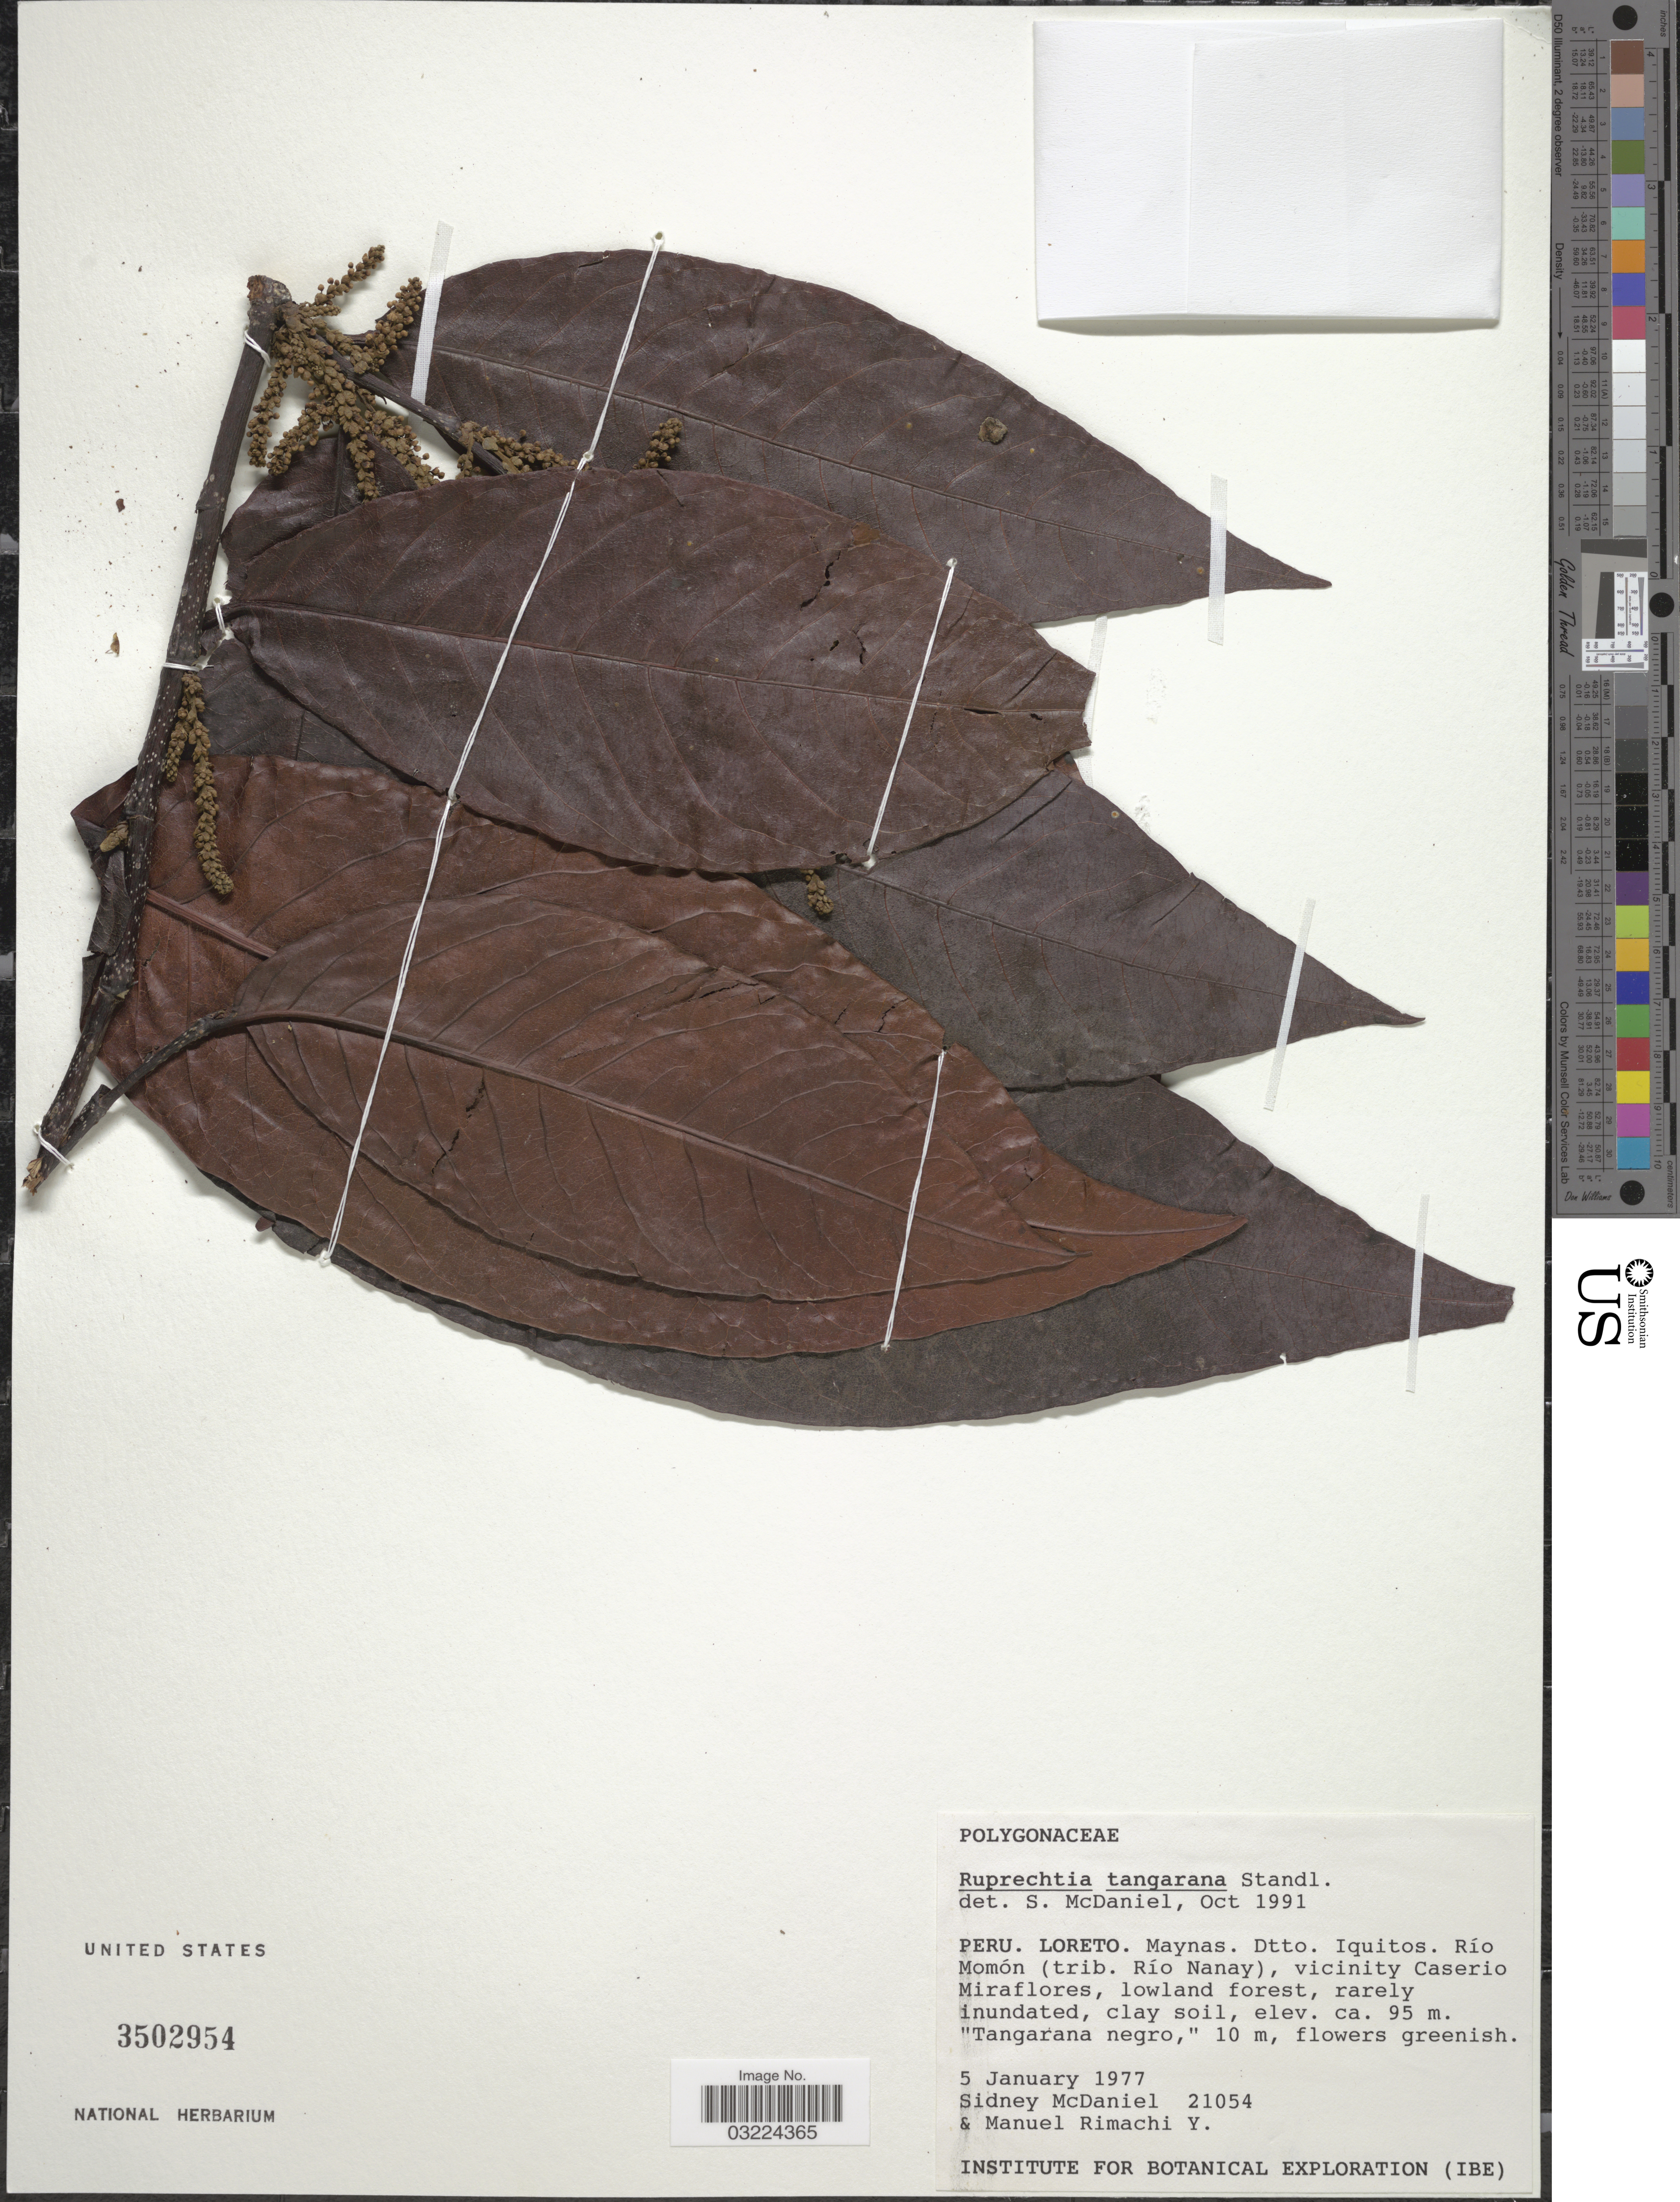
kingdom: Plantae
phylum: Tracheophyta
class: Magnoliopsida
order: Caryophyllales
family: Polygonaceae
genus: Ruprechtia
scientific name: Ruprechtia tangarana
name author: Standl.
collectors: S. McDaniel & M. Rimachi Y.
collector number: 21054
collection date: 1977-01-05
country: Peru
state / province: Loreto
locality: Maynas. Dtto. Iquitos. Río Momón (trib. Río Nanay), vicinity Caserio Miraflores.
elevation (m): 95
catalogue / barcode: US 3502954